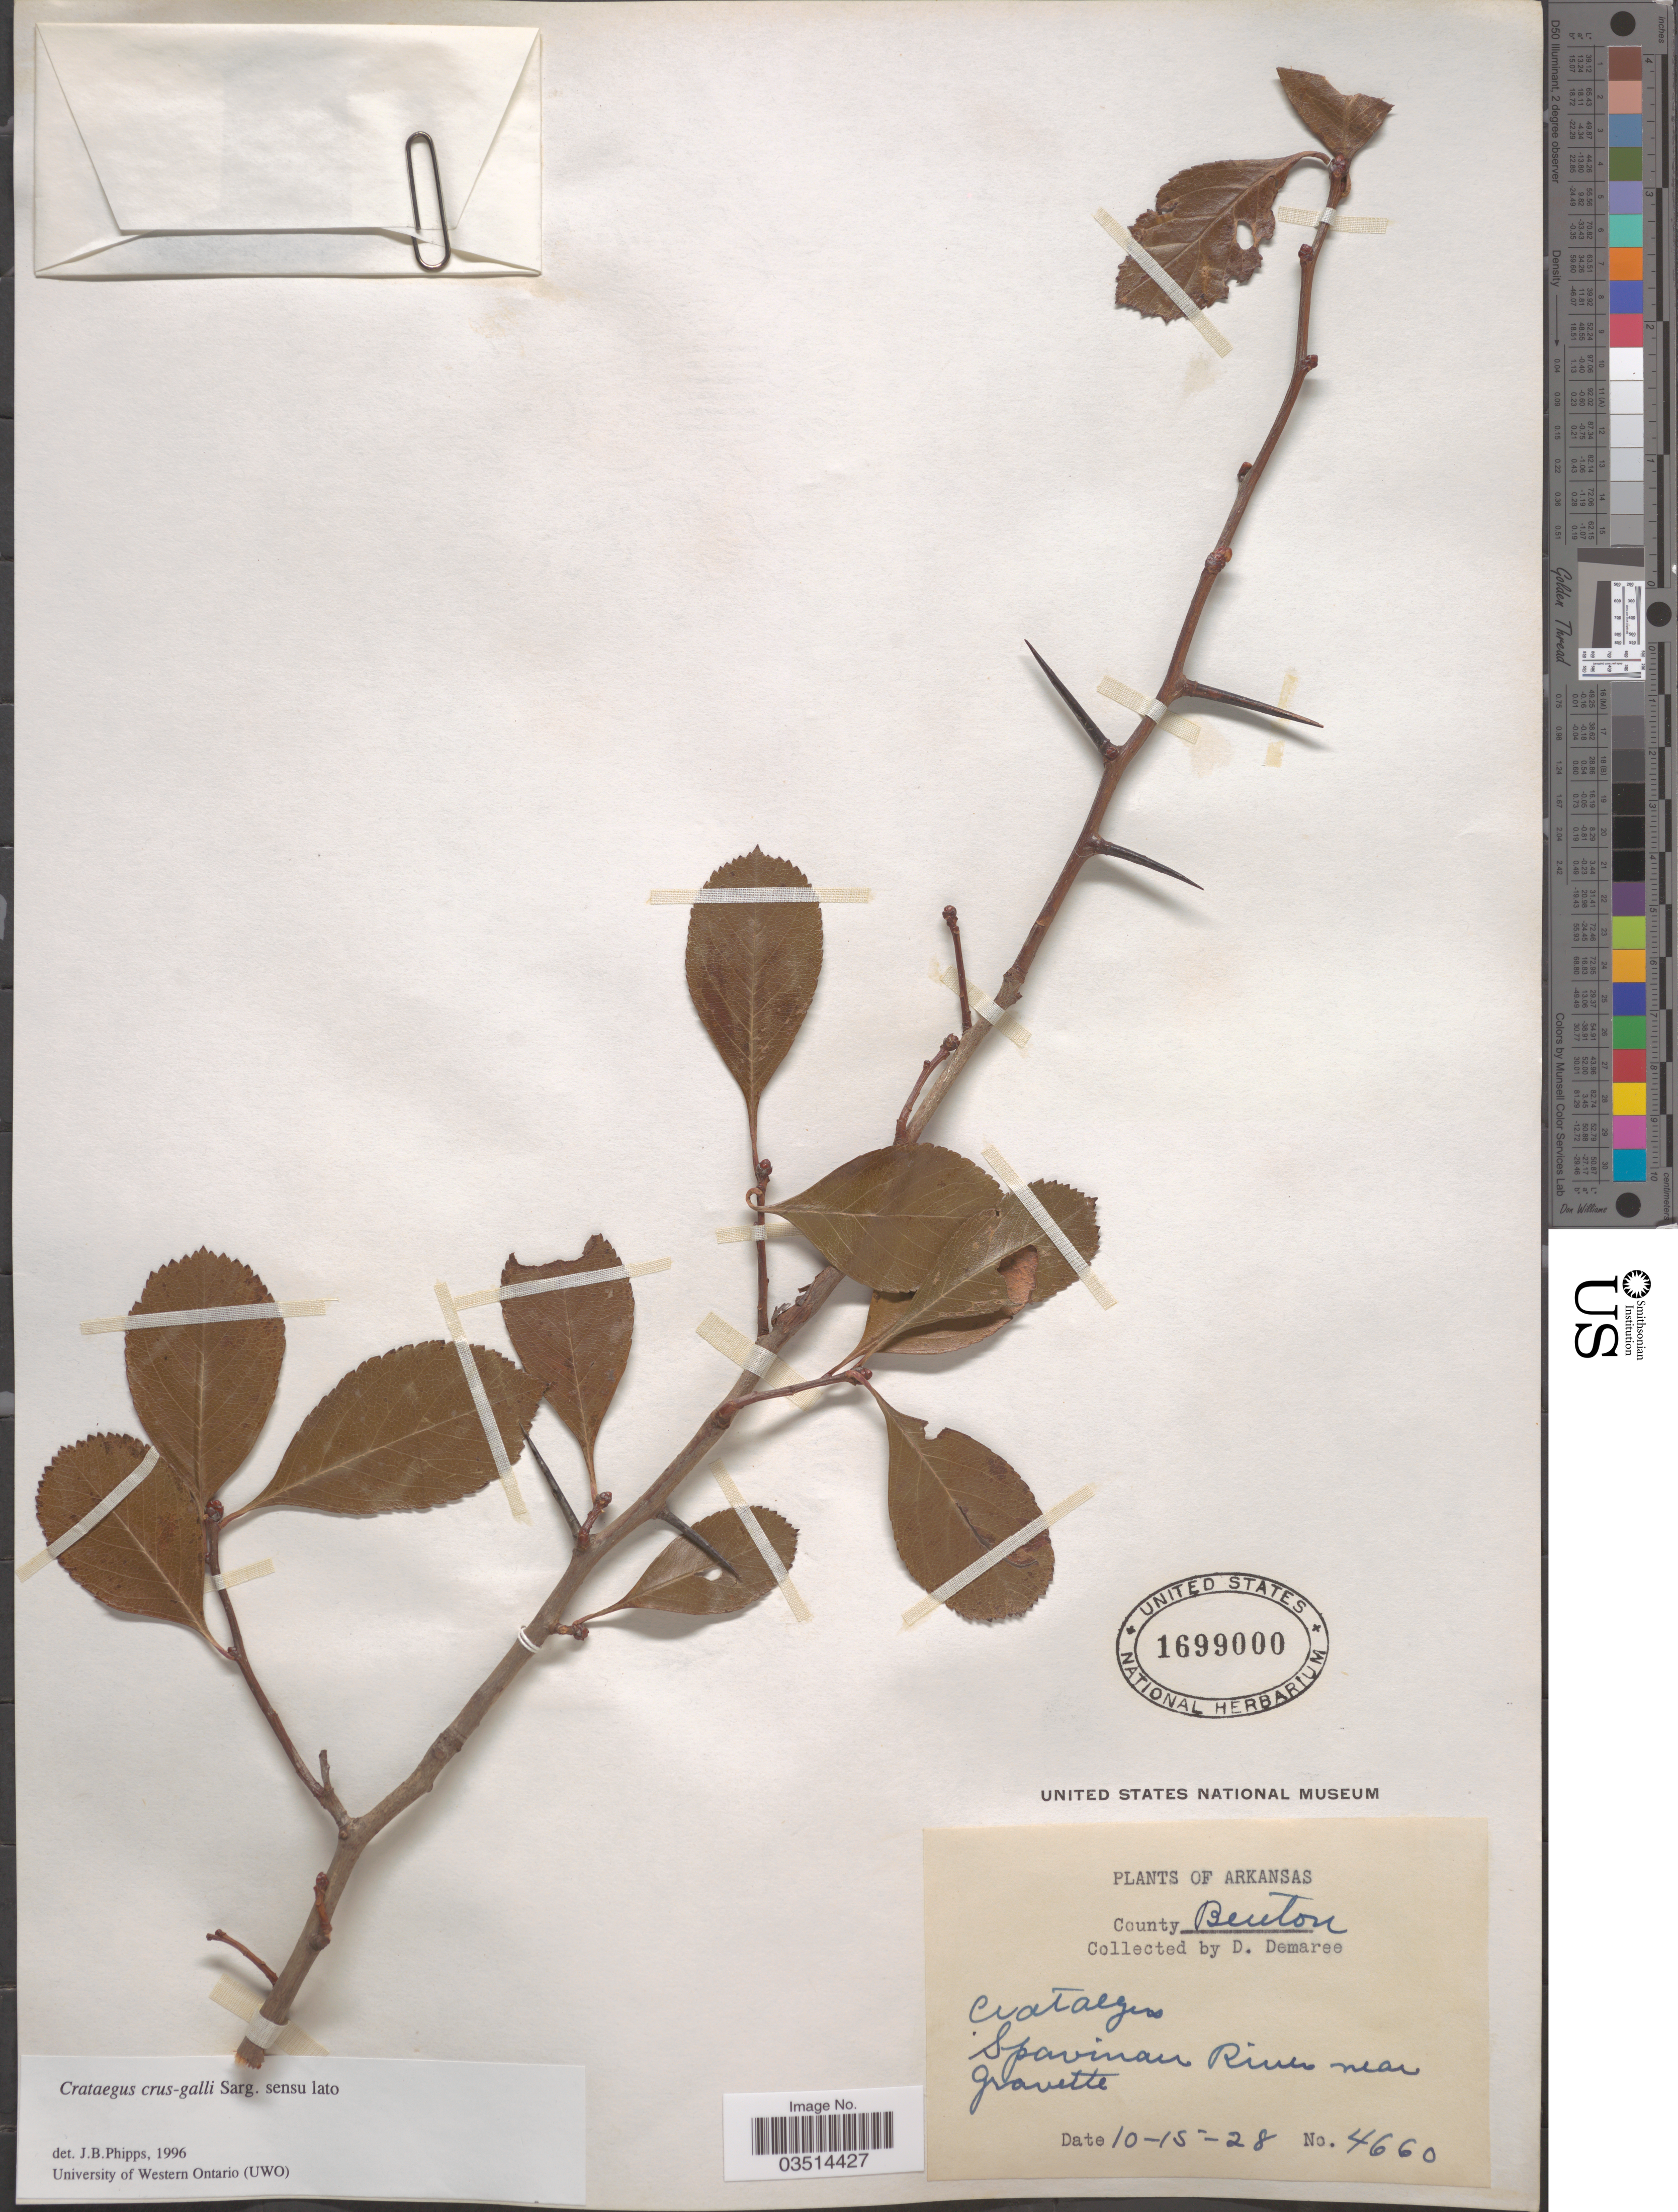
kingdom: Plantae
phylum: Tracheophyta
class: Magnoliopsida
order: Rosales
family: Rosaceae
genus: Crataegus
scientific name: Crataegus crus-galli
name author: L.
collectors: D. Demaree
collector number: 4650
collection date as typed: Transcribed d/m/y: 15/10/28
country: United States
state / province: Arkansas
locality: County Benton. Spavinaw River near Gravette.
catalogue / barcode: US 1699000